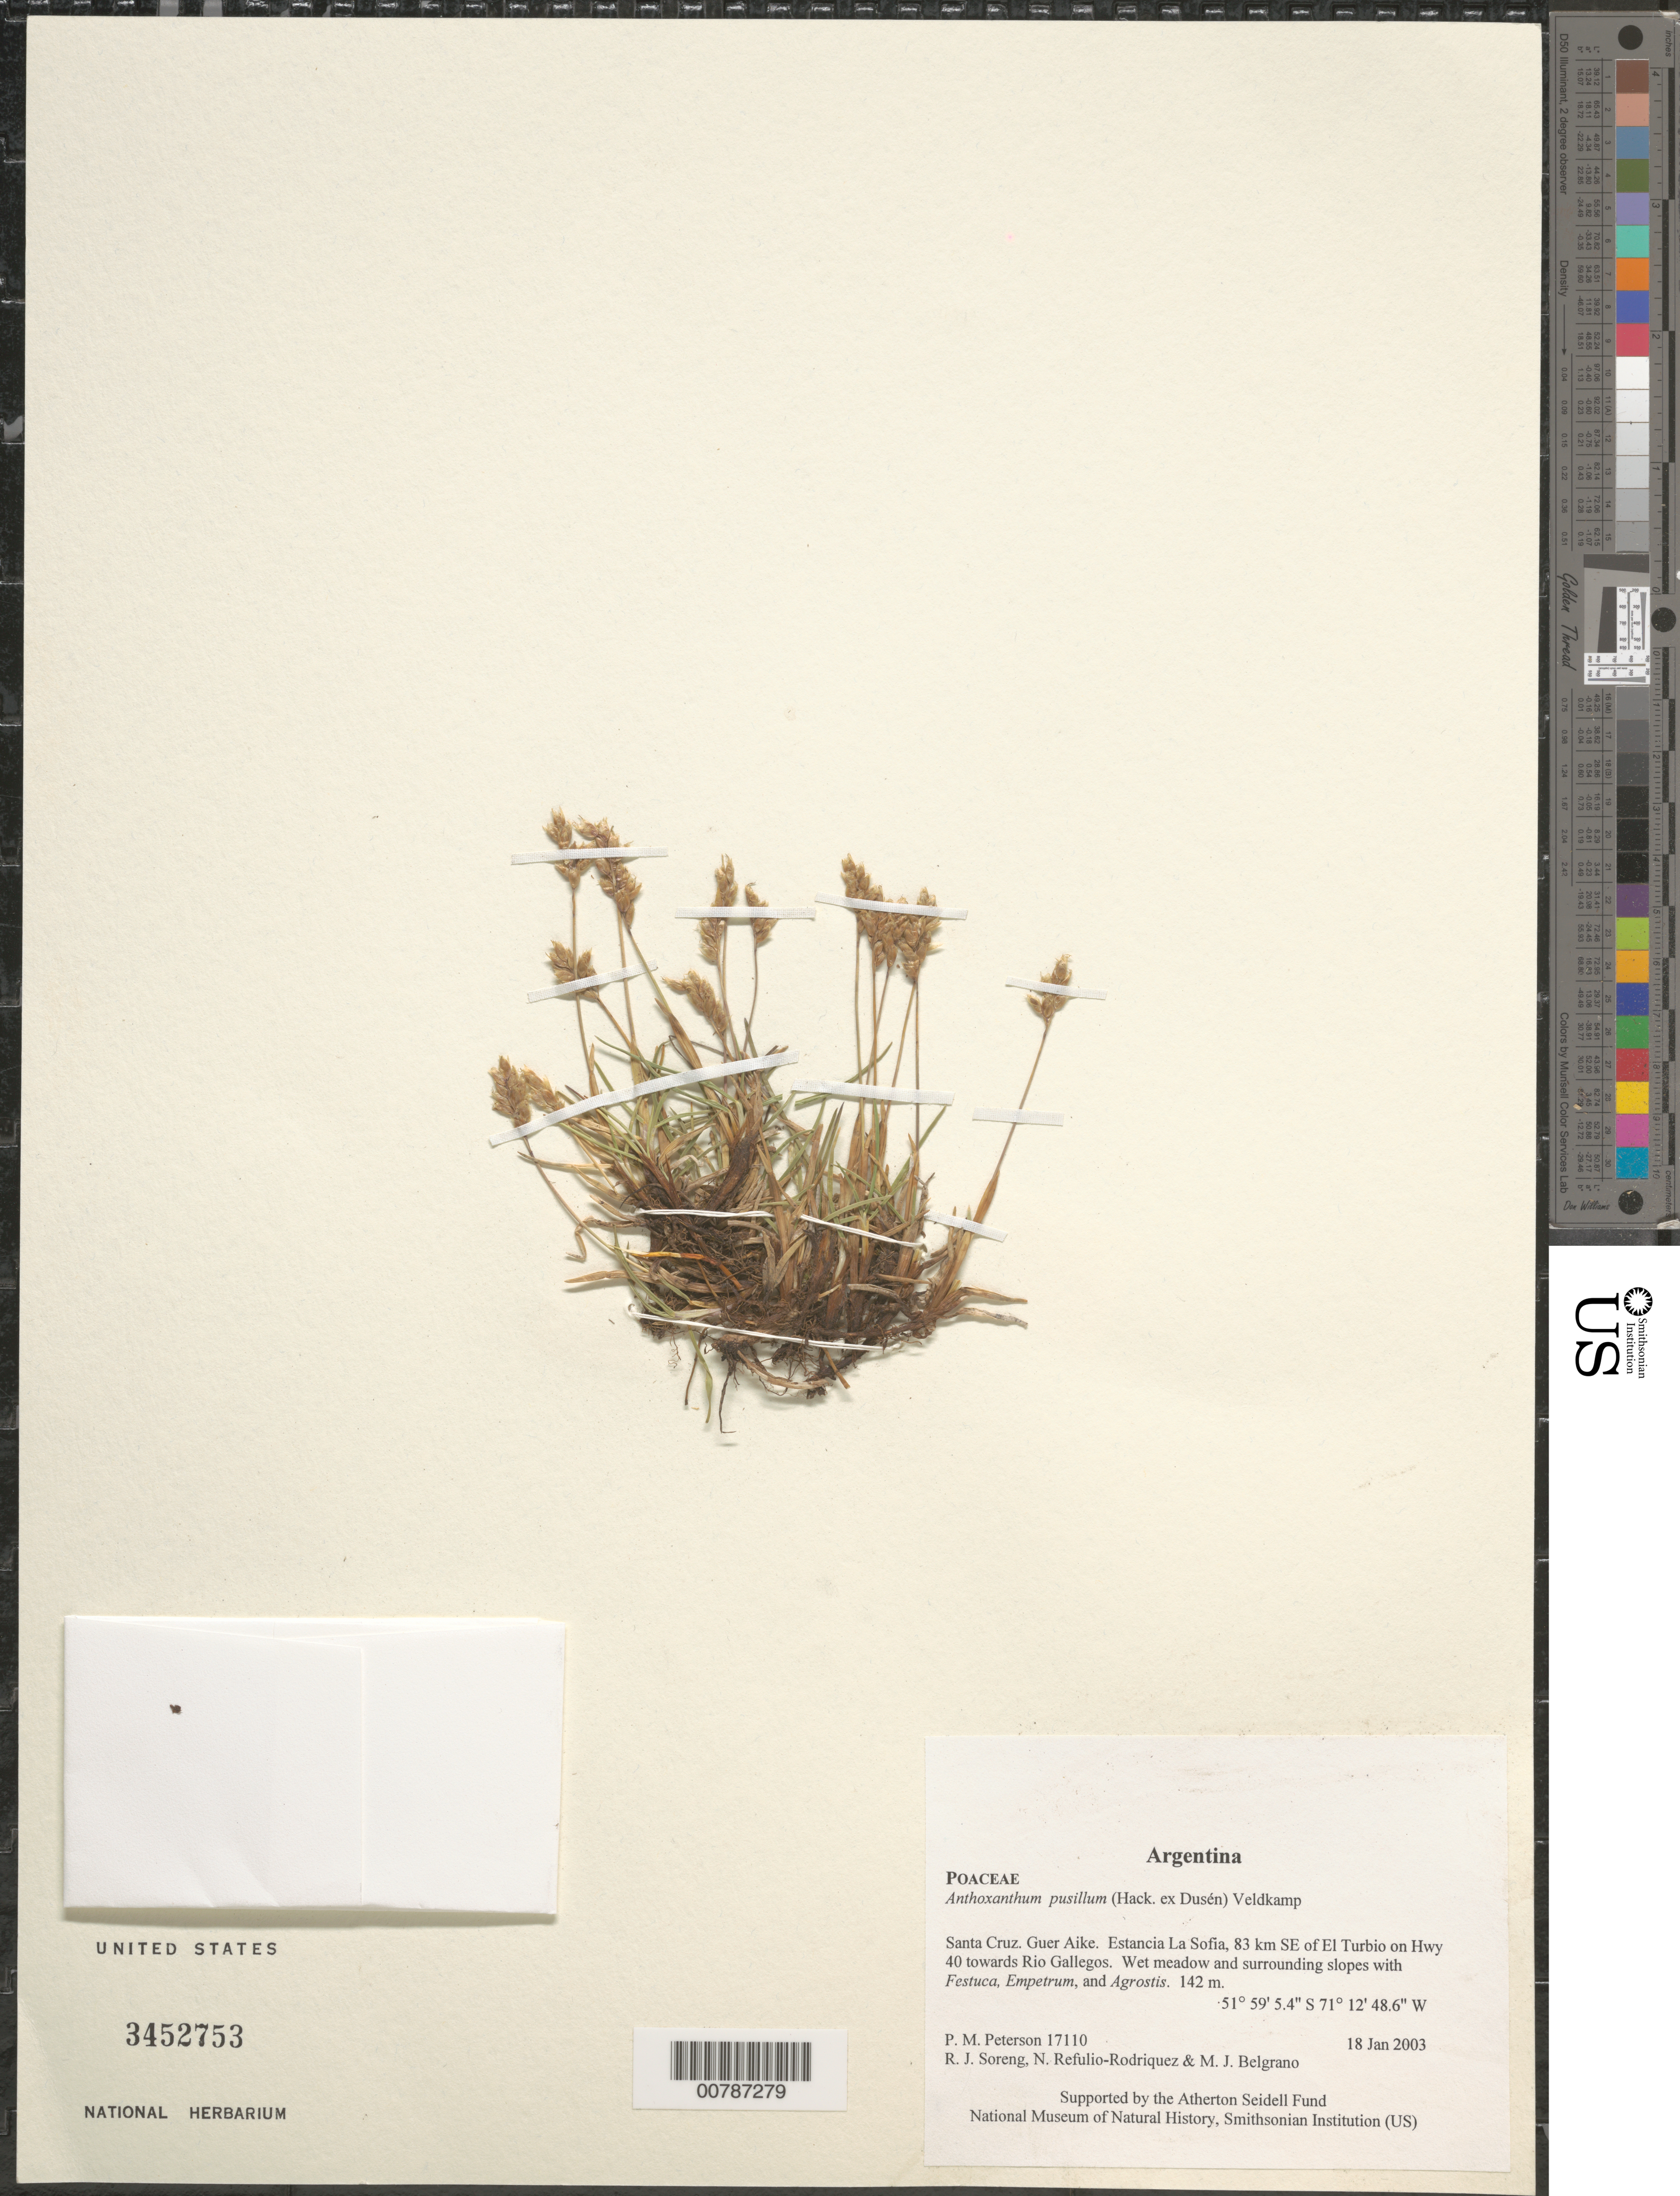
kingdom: Plantae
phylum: Tracheophyta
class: Liliopsida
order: Poales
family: Poaceae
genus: Anthoxanthum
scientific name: Anthoxanthum pusillum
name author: (Hack. ex Dusén) Veldkamp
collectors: P. M. Peterson, R. J. Soreng, N. Refulio-Rodríguez & M. Belgrano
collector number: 17110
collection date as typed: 18 Jan 2003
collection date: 2003-01-18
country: Argentina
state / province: Santa Cruz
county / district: Guer Aike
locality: Estancia La Sofia, 83 km SE of El Turbio on Hwy 40 towards Rio Gallegos. Wet meadow and surrounding slopes with Festuca, Empetrum, and Agrostis.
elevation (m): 142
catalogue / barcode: US 3452753